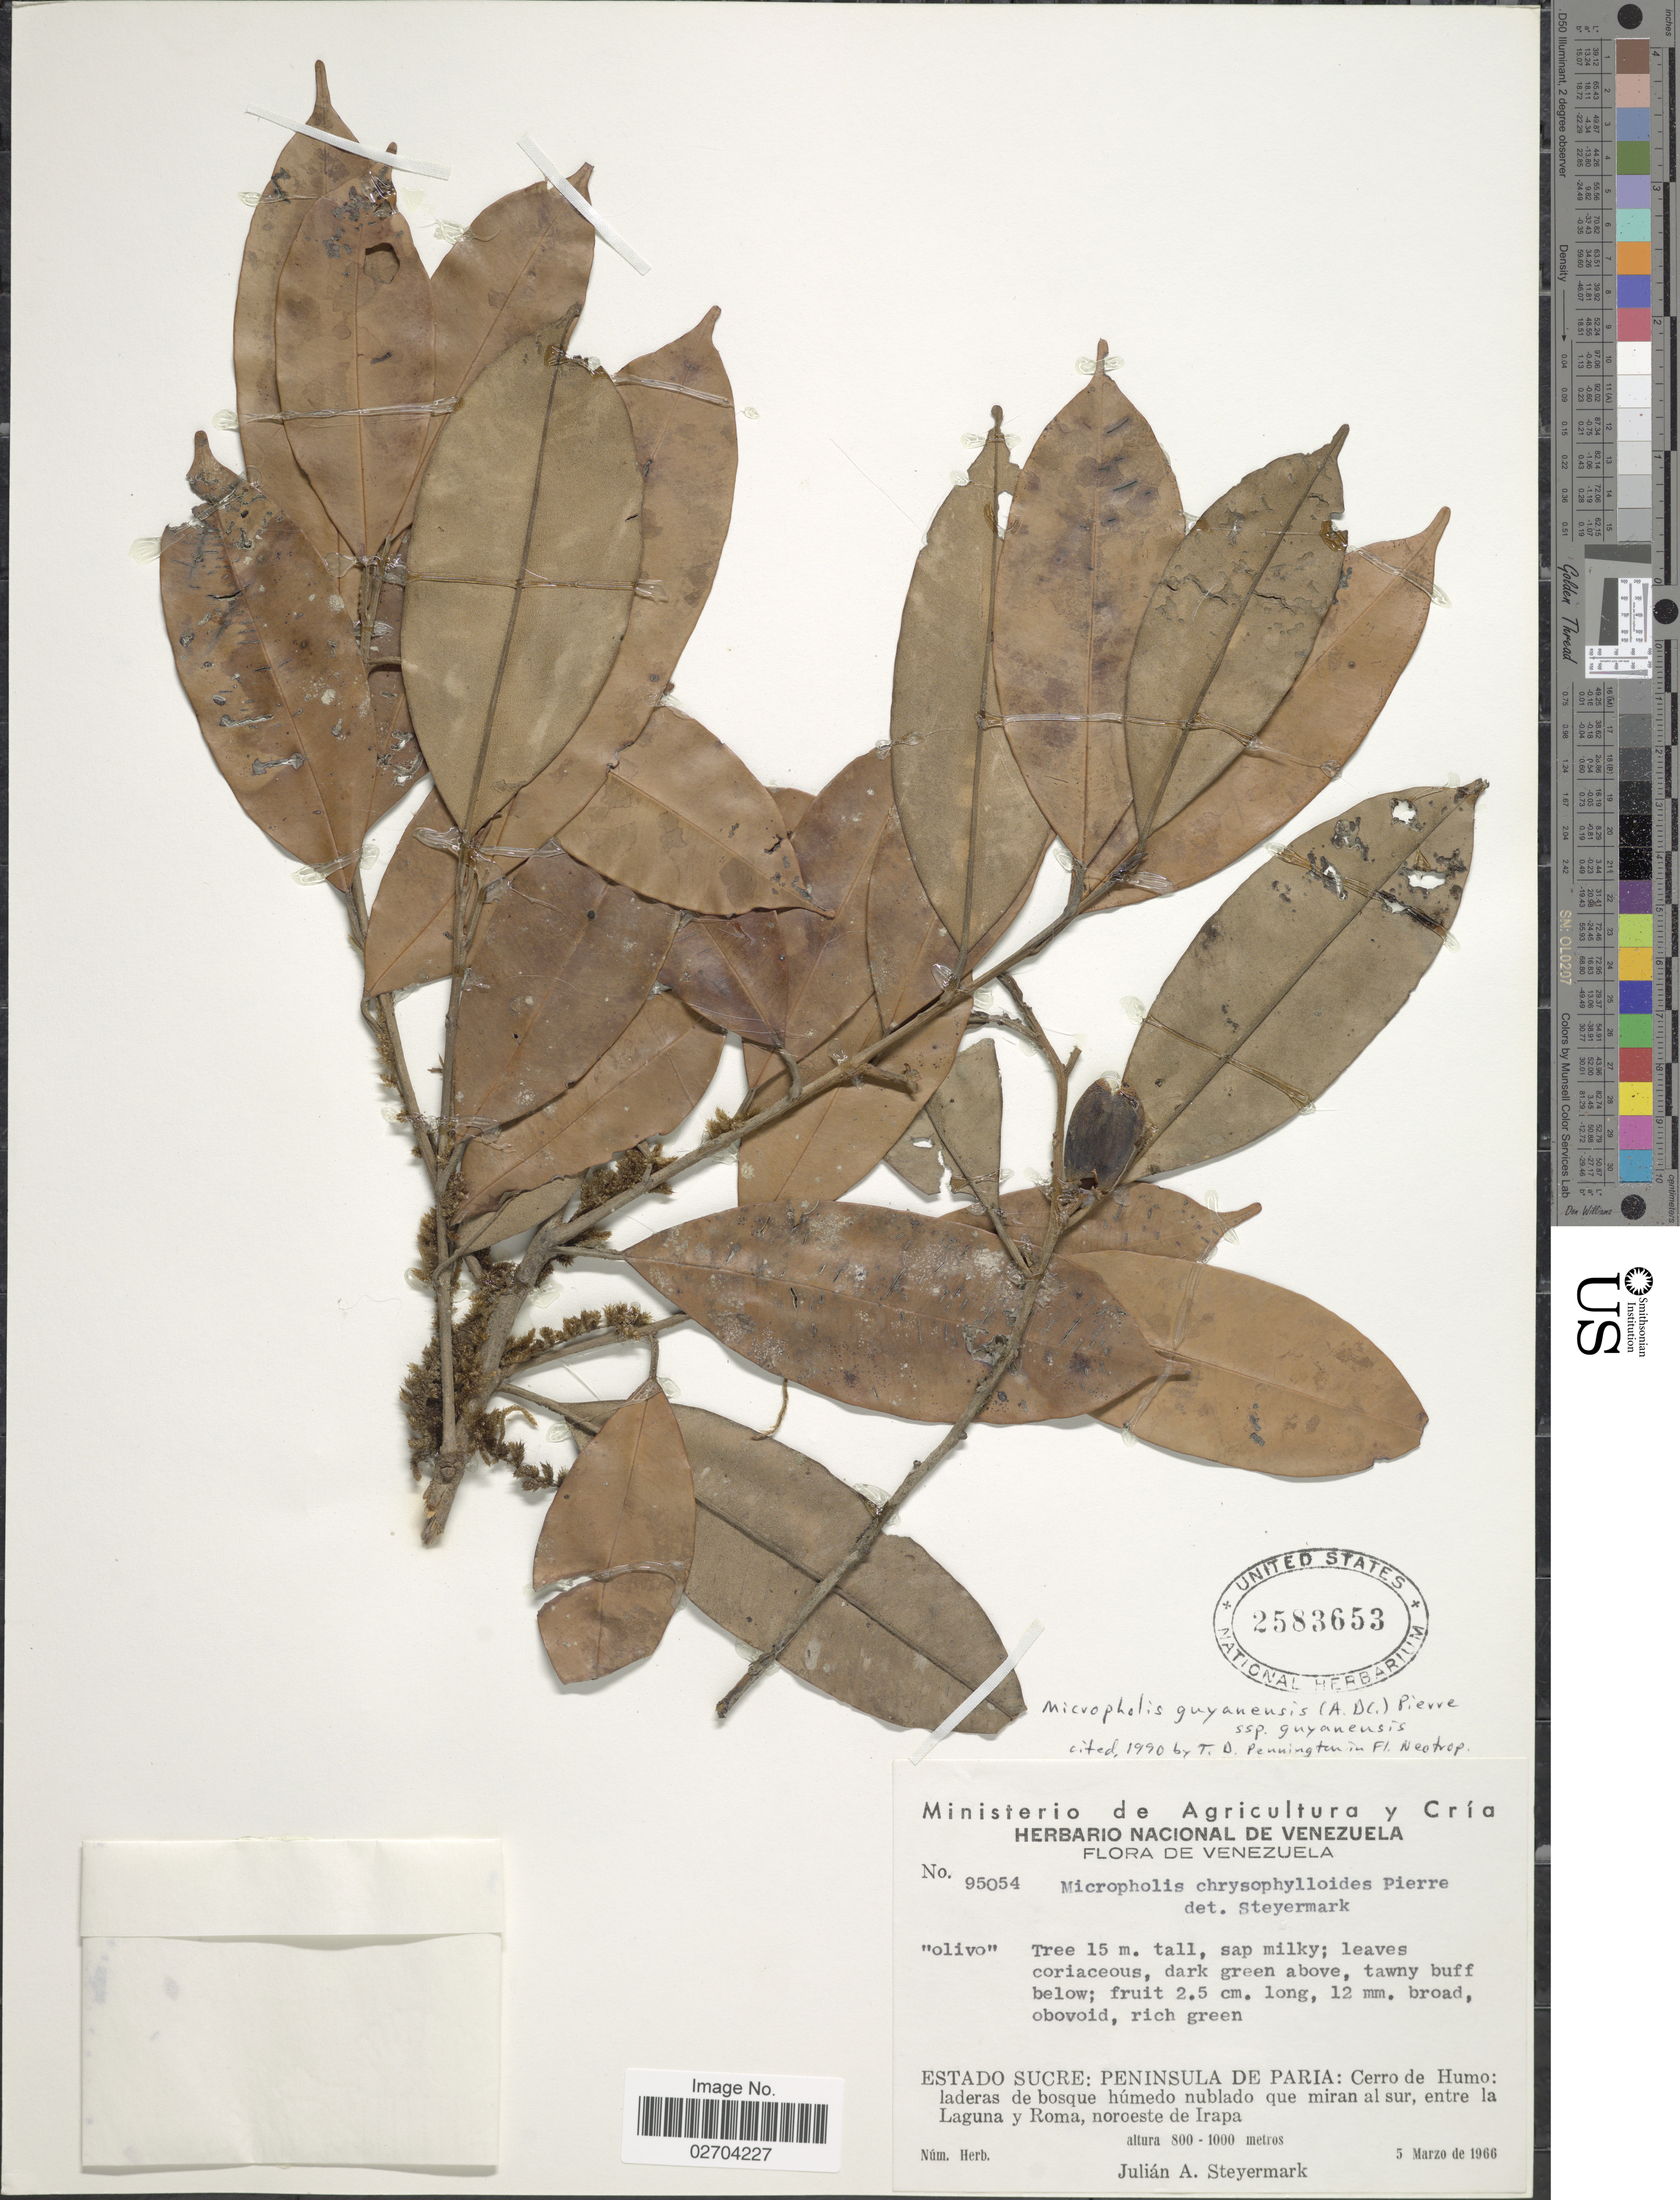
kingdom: Plantae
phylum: Tracheophyta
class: Magnoliopsida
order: Ericales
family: Sapotaceae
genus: Micropholis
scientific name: Micropholis guyanensis subsp. guyanensis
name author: (A. DC.) Pierre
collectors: J. Steyermark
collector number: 95054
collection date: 1966-03-05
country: Venezuela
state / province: Sucre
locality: Peninsula De Paria: Cerro de Humo: laderas de bosque húmedo nublado que miran al sur, entre la Laguna y Roma, noroeste de Irapa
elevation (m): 800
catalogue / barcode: US 2583653